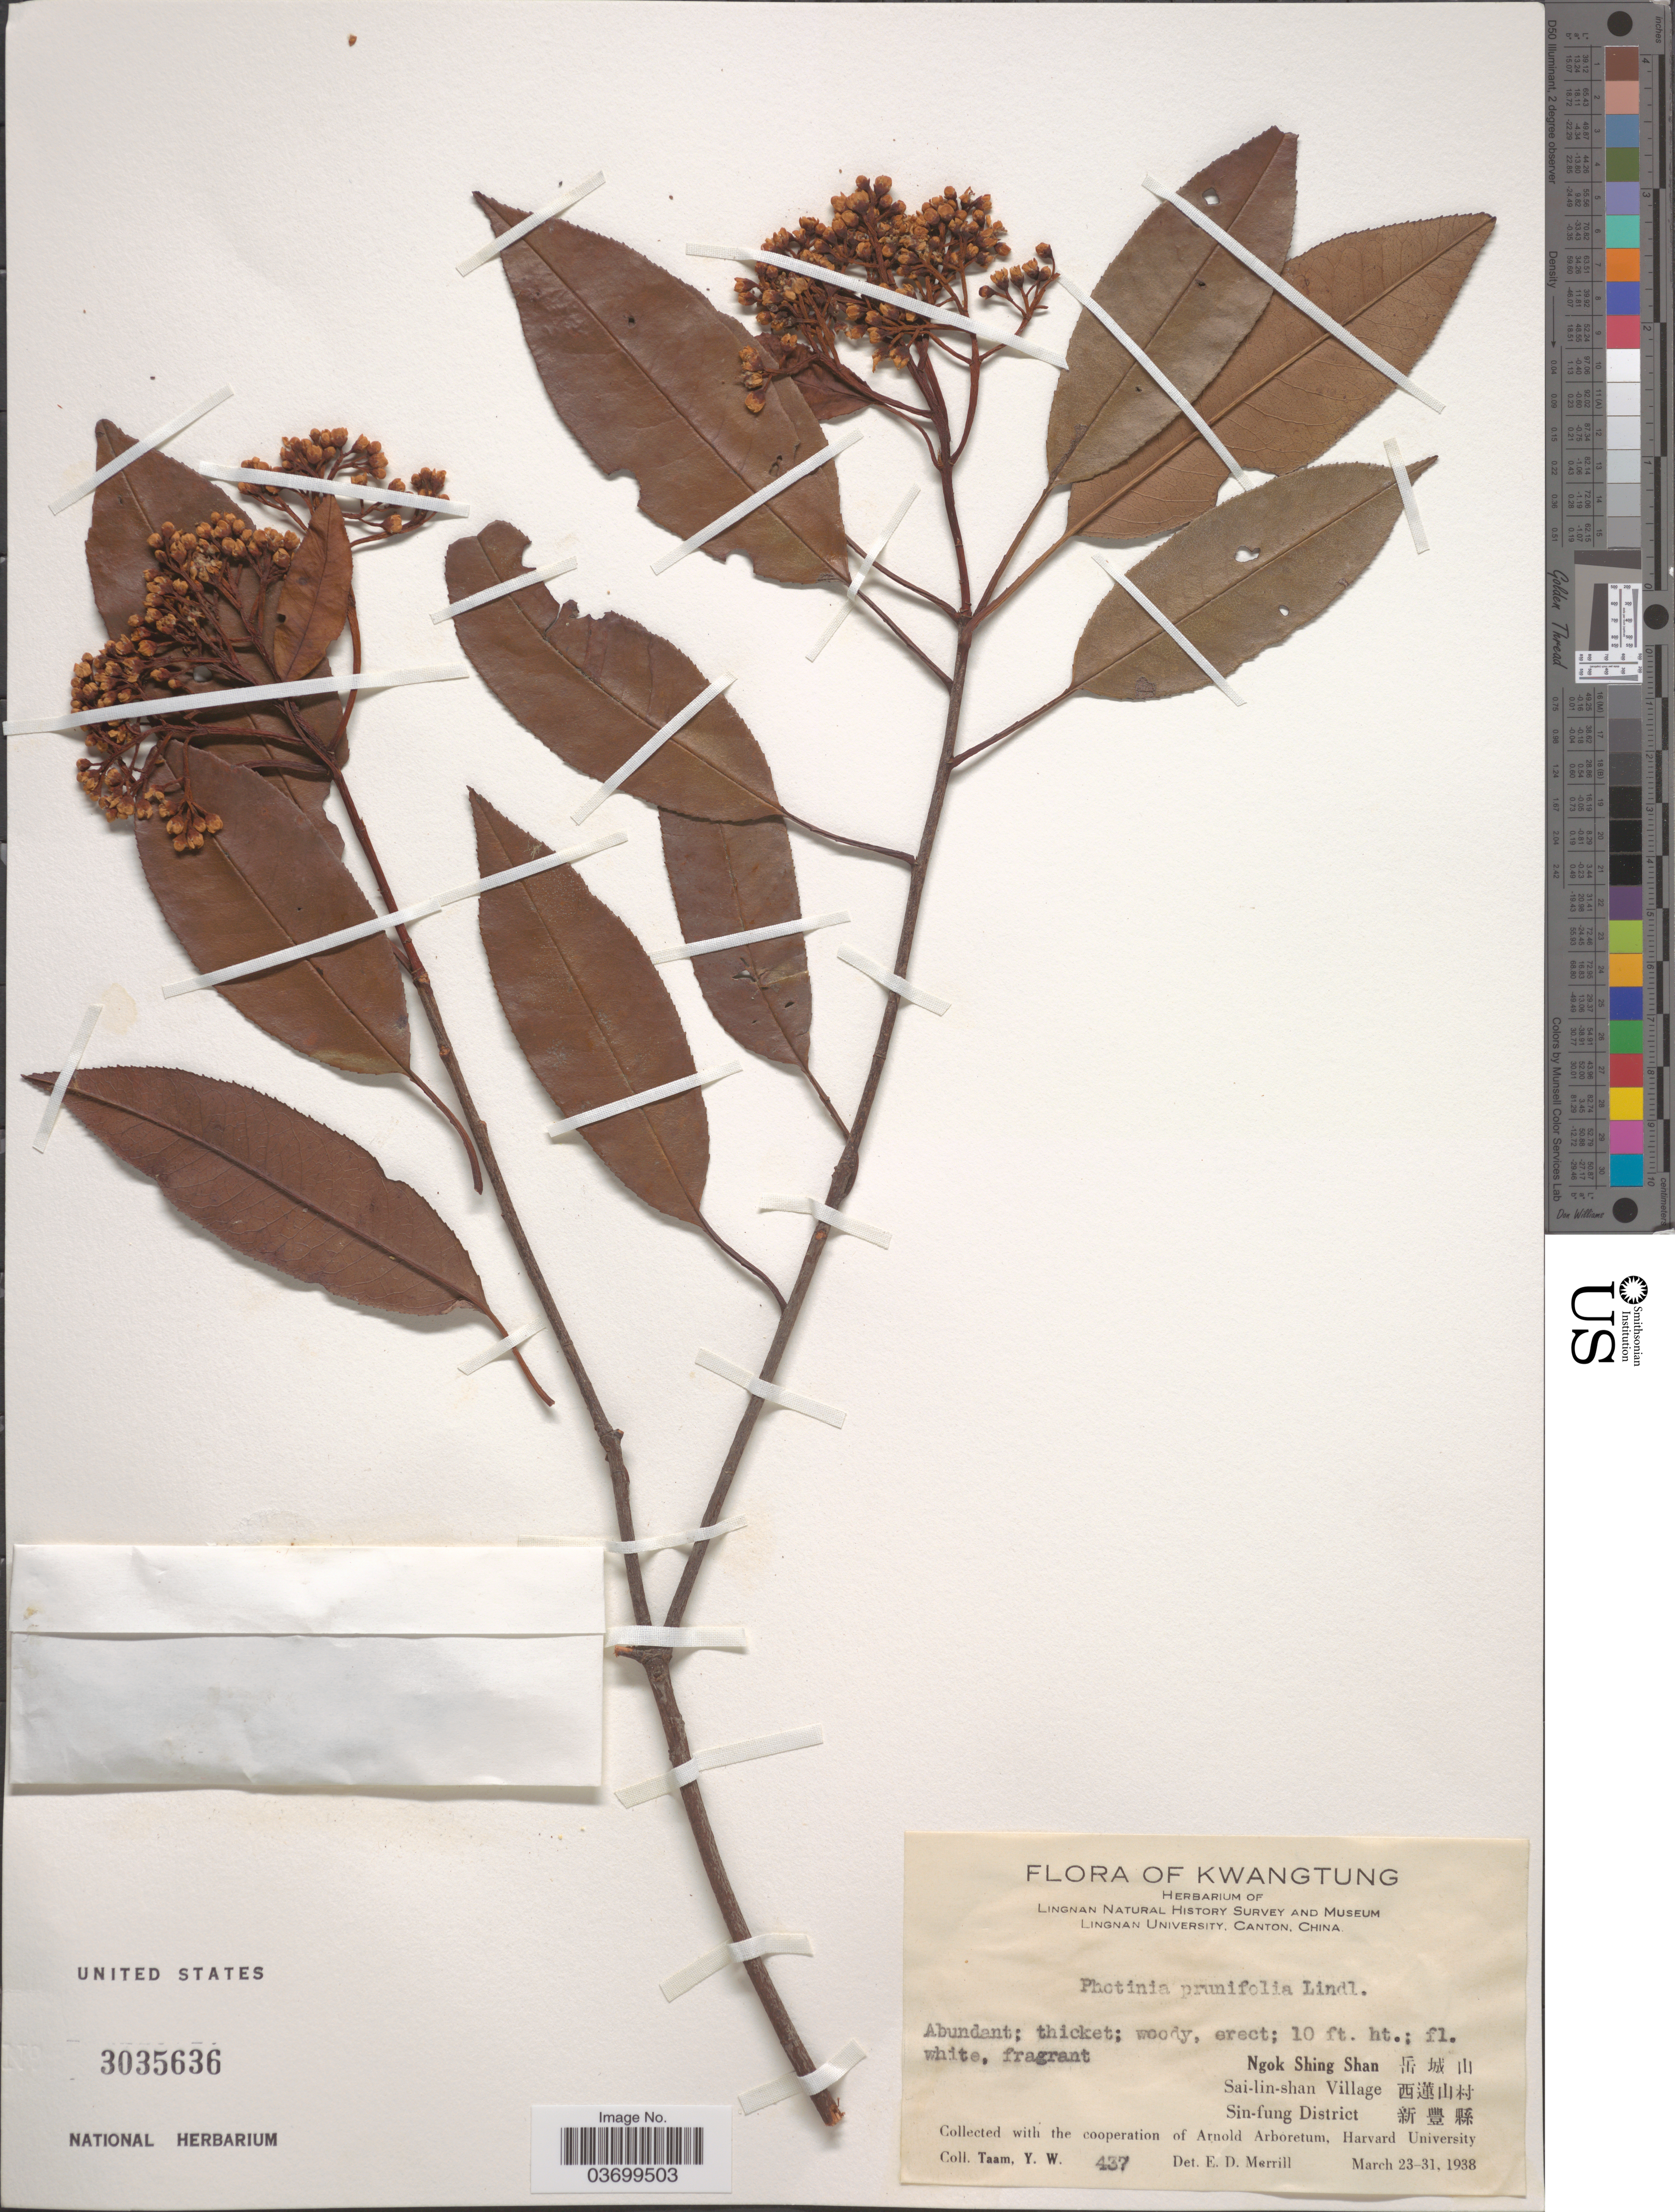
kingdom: Plantae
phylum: Tracheophyta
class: Magnoliopsida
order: Rosales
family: Rosaceae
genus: Photinia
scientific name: Photinia prunifolia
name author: (Hook. & Arn.) Lindl.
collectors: Y. W. Taam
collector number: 437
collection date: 1938-03-23/1938-03-31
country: China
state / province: Guangdong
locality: Kwangtung. Ngok Shing Shan X. Sai-lin-shan Village X. Sin-fung District X.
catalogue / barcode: US 3035636